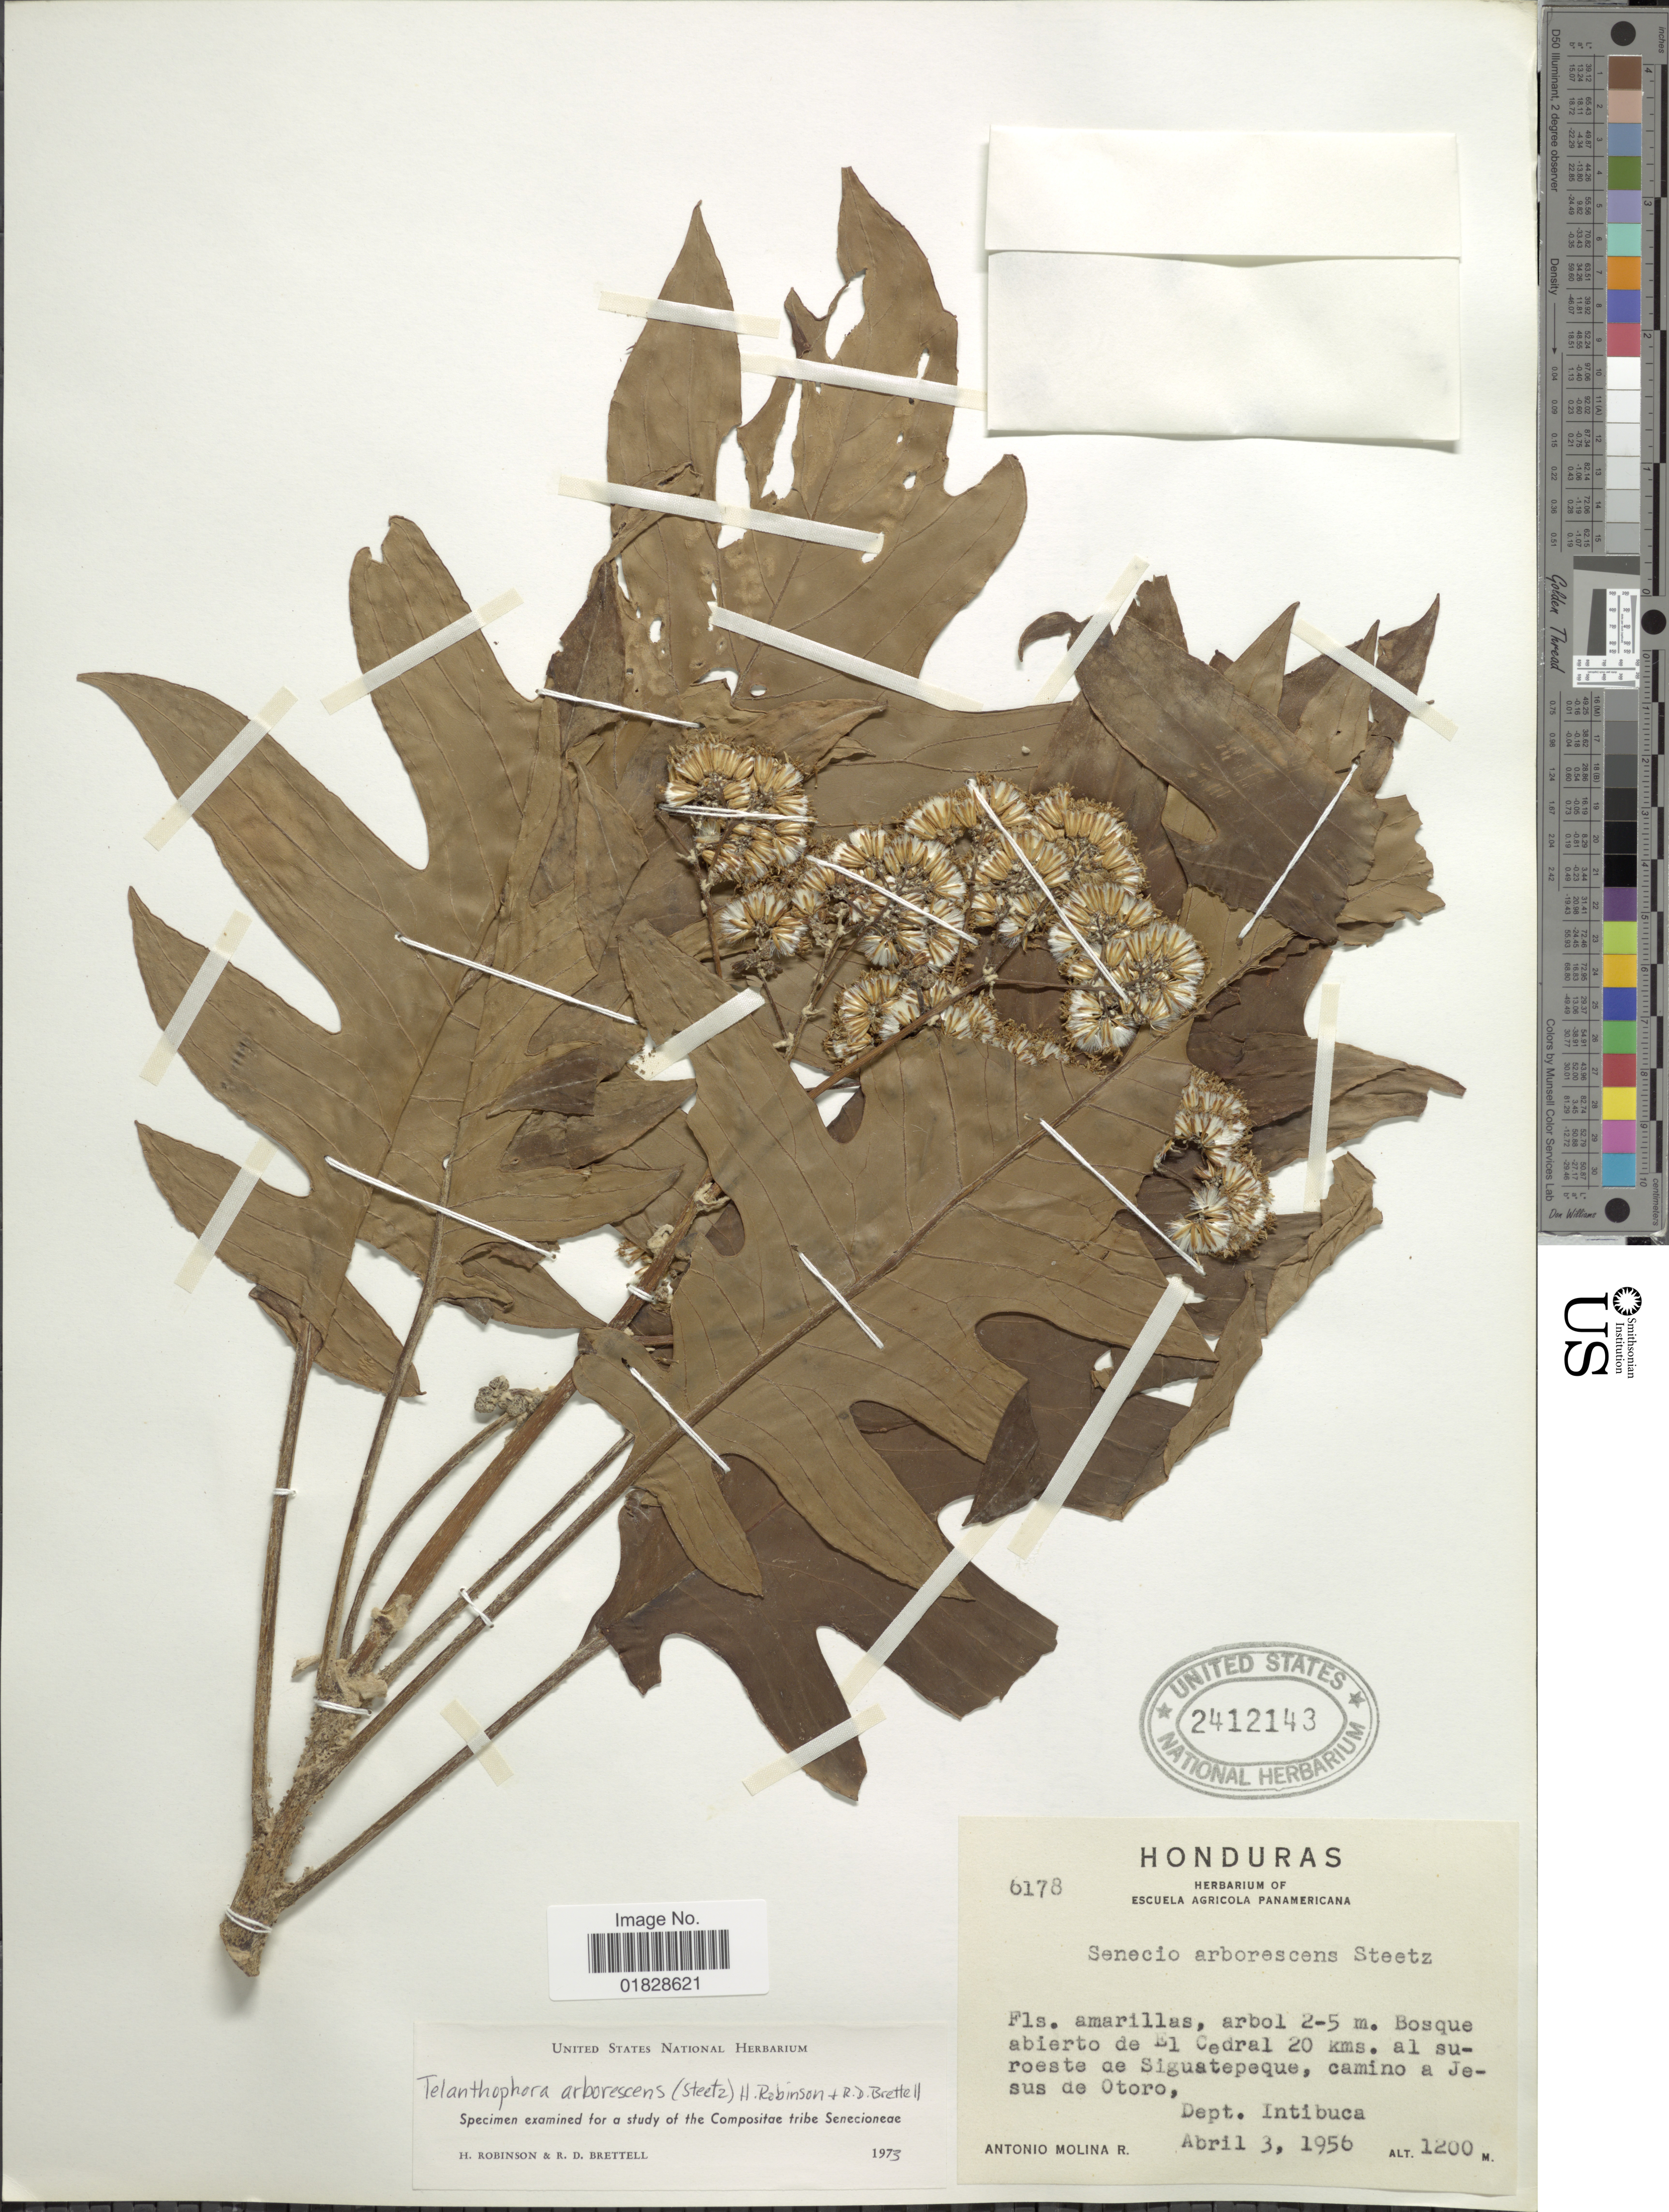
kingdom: Plantae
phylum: Tracheophyta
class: Magnoliopsida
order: Asterales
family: Asteraceae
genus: Telanthophora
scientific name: Telanthophora arborescens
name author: (Steetz) H. Rob. & Brettell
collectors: A. Molina R.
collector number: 6178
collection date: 1956-04-03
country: Honduras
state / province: Intibuca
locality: Bosque abierto de El Cedral 20 kms. al suroeste de Siguatepeque, camino a Jesus de Otoro, Dept. Intibuca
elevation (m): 1200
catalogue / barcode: US 2412143